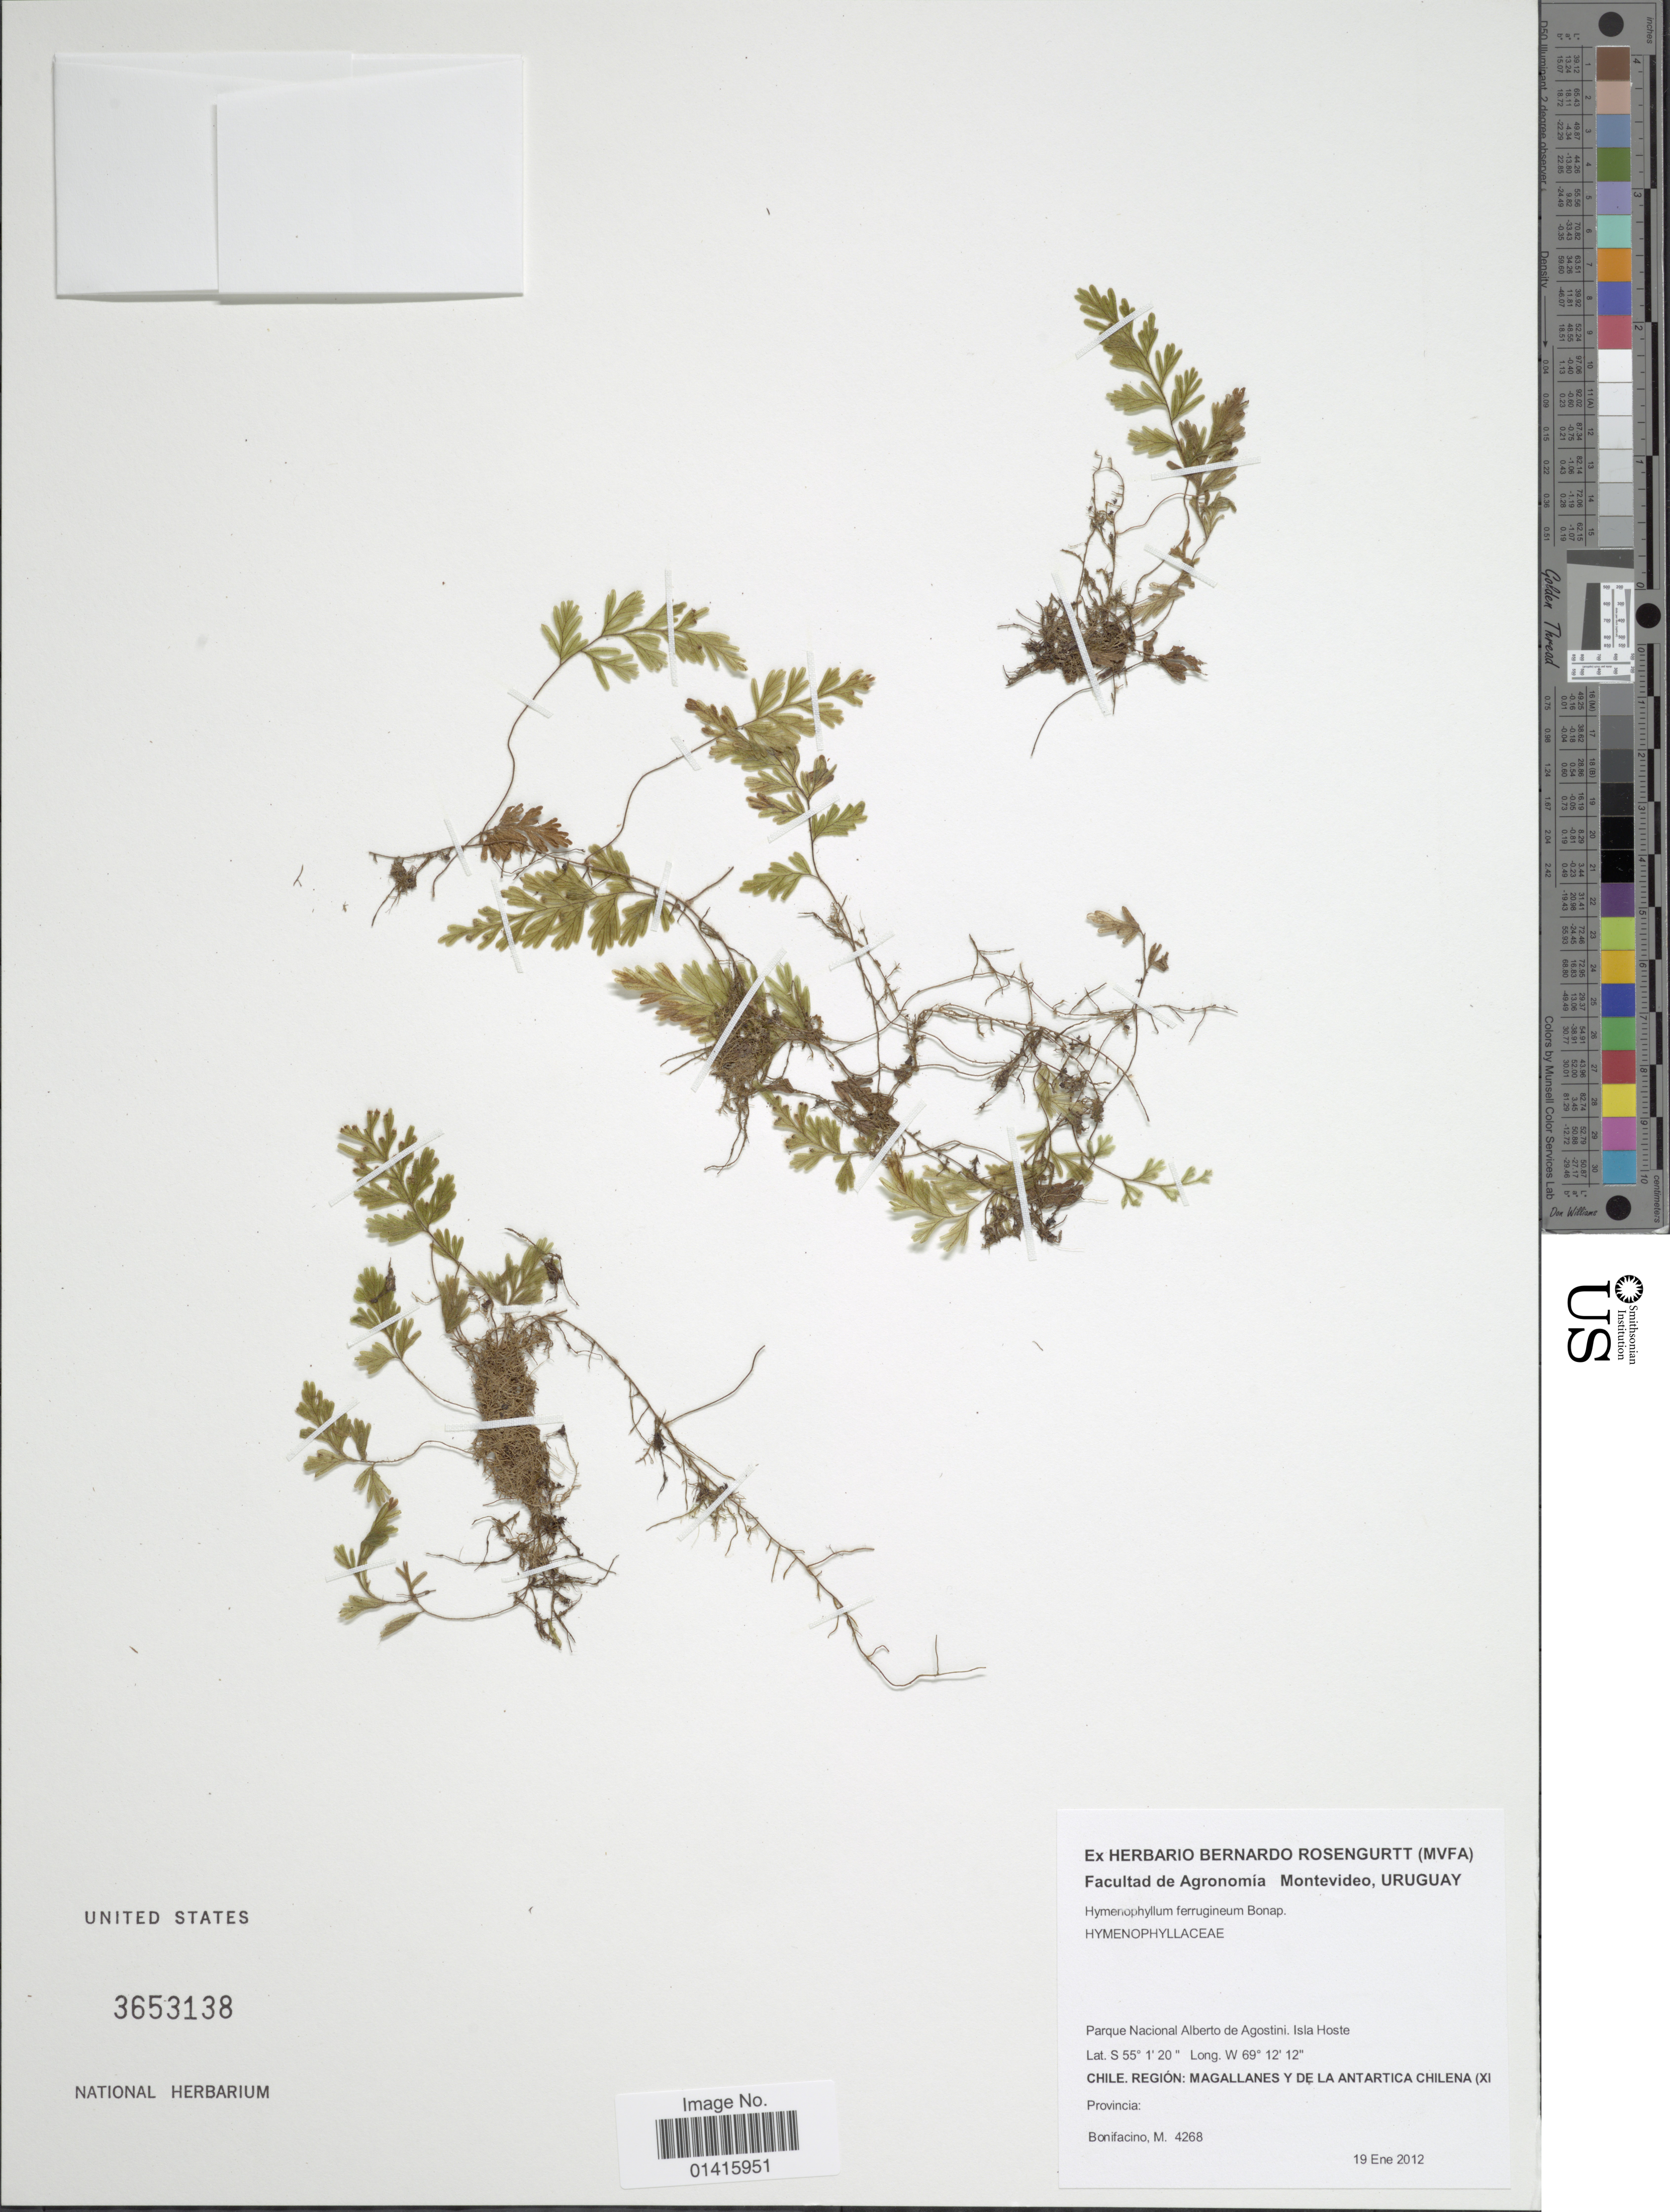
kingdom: Plantae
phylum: Tracheophyta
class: Polypodiopsida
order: Hymenophyllales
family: Hymenophyllaceae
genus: Hymenophyllum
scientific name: Hymenophyllum ferrugineum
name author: Colla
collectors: M. Bonifacino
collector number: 4268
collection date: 2012-01-19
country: Chile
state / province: Magallanes y de la Antártica Chilena (XII)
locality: Parque Nacional Alberto de Agostini, Isla Hoste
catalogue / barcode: US 3653138